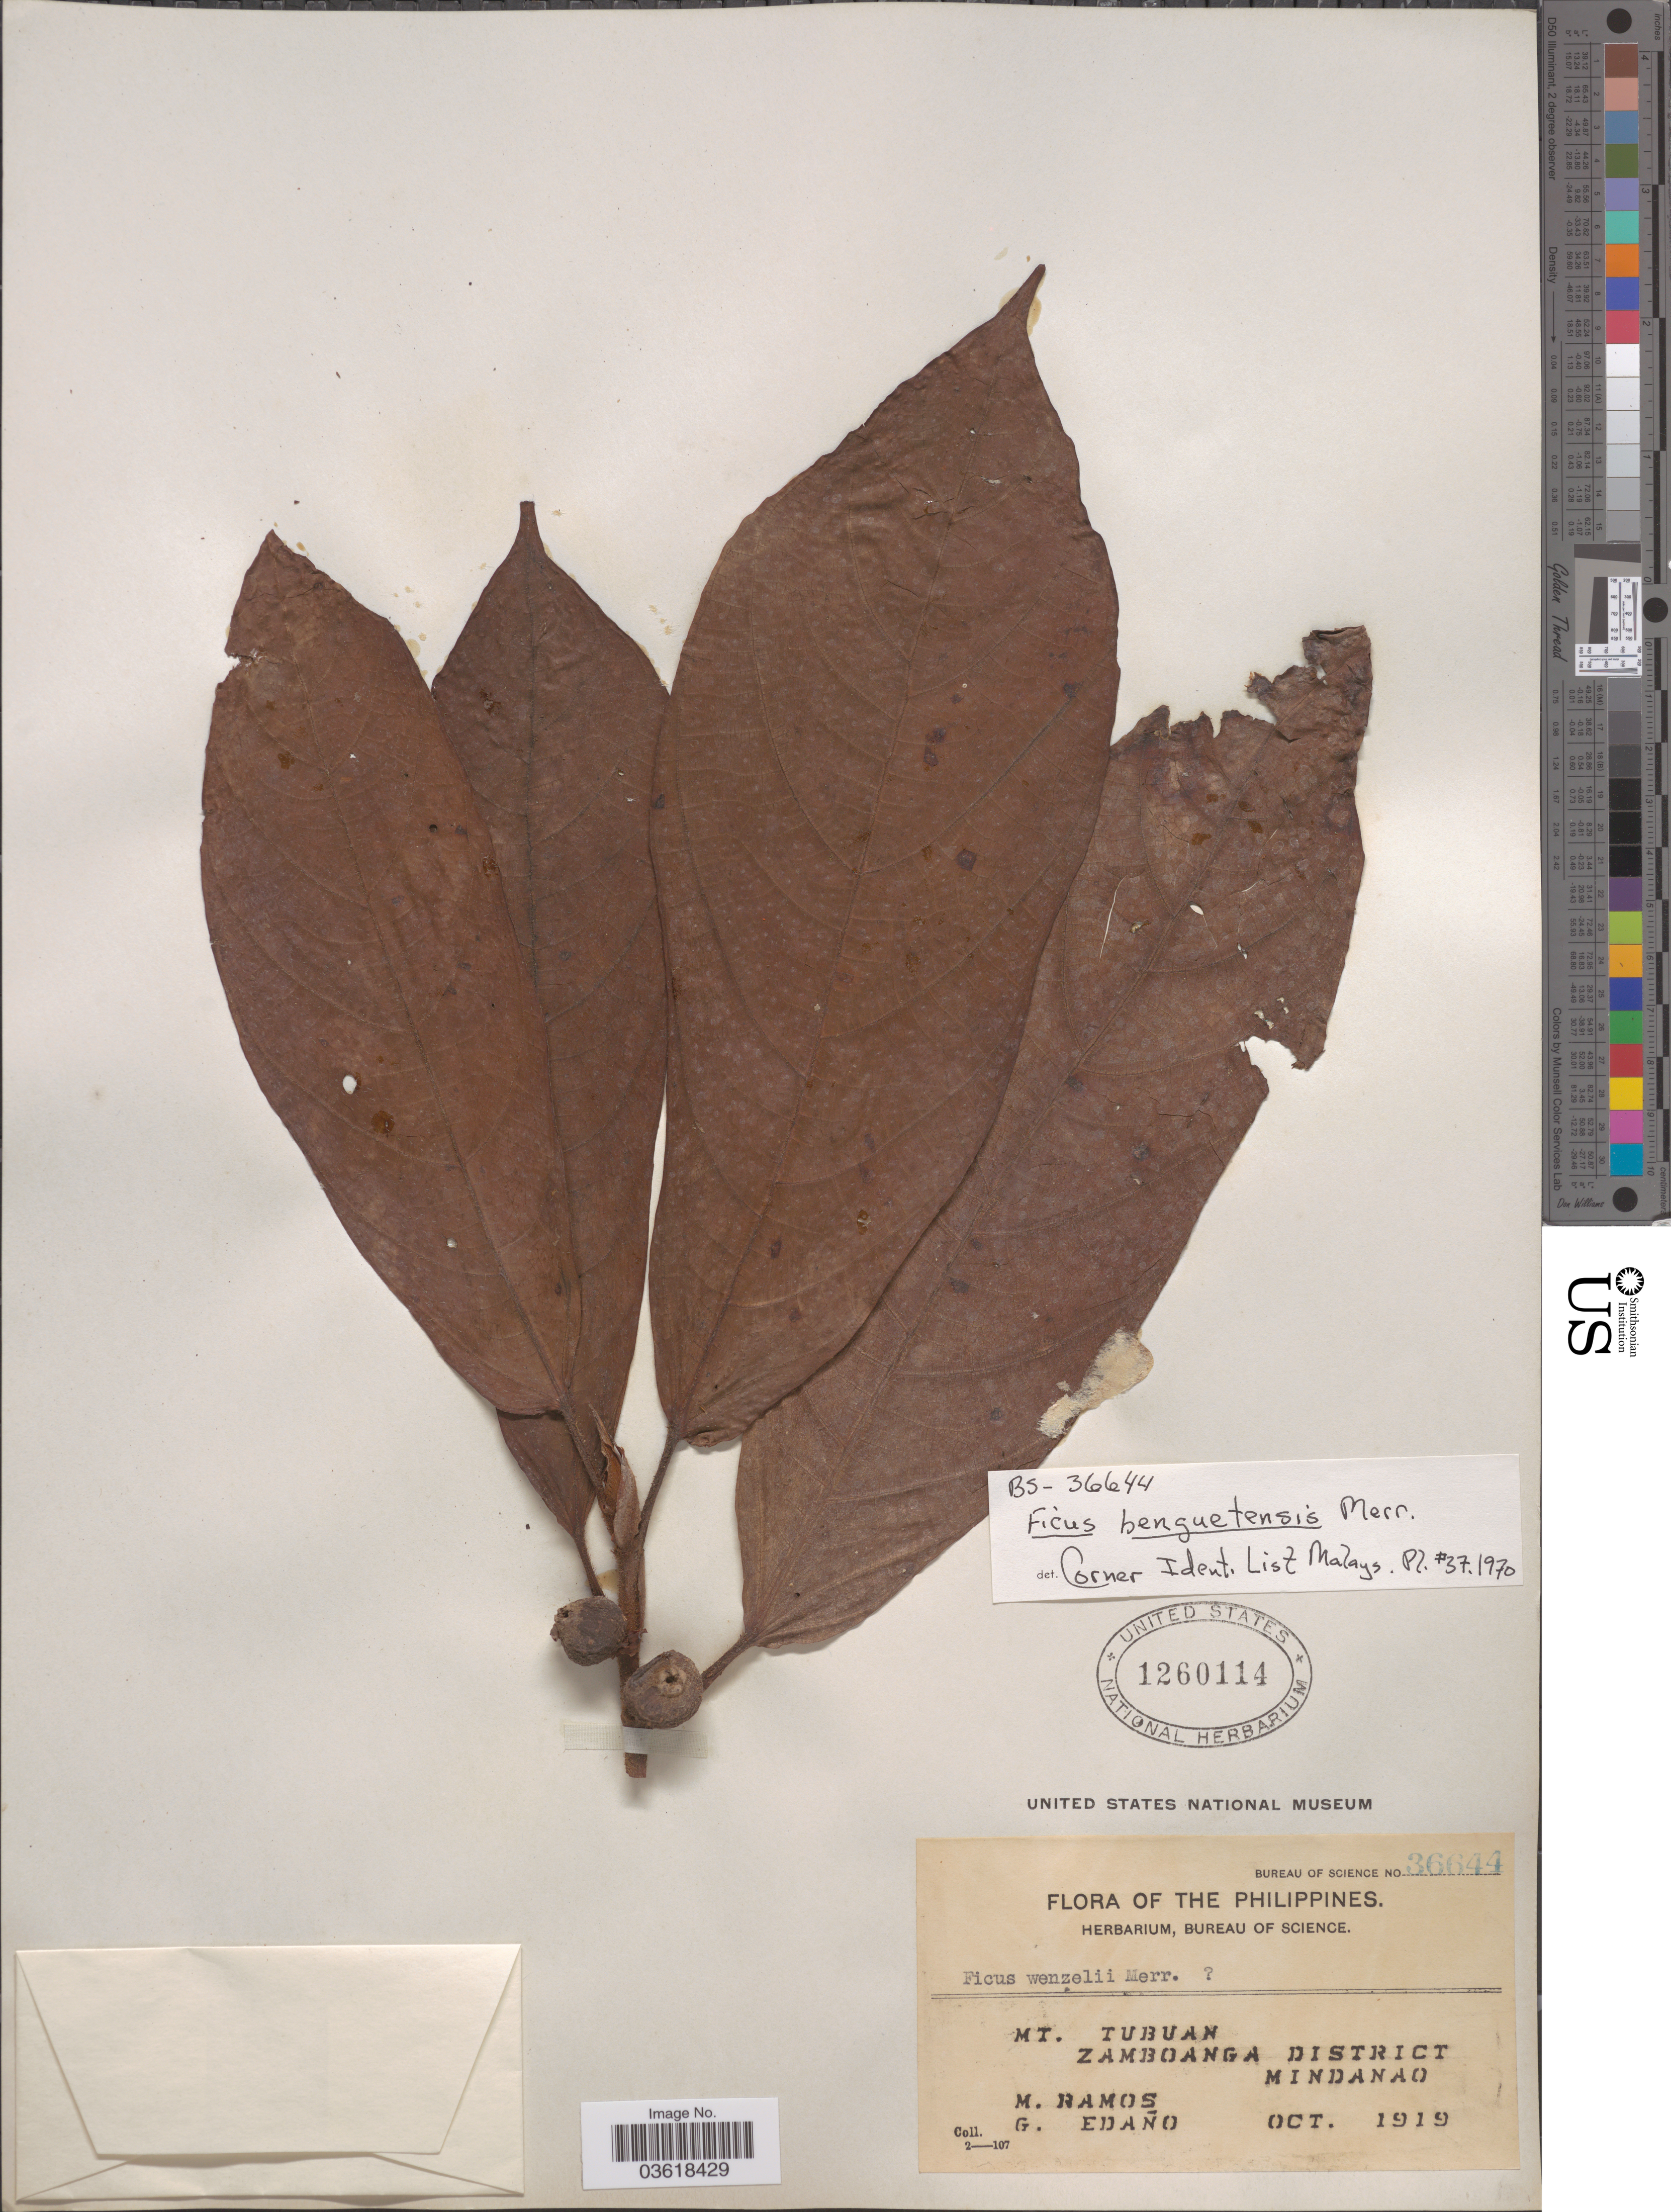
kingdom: Plantae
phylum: Tracheophyta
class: Magnoliopsida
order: Rosales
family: Moraceae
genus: Ficus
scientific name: Ficus benguetensis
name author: Merr.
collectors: M. Ramos & G. Edaño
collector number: Bureau of Science 36644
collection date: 1919-10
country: Philippines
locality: Mt. Tubuan. Zamboanga District. Mindanao.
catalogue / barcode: US 1260114